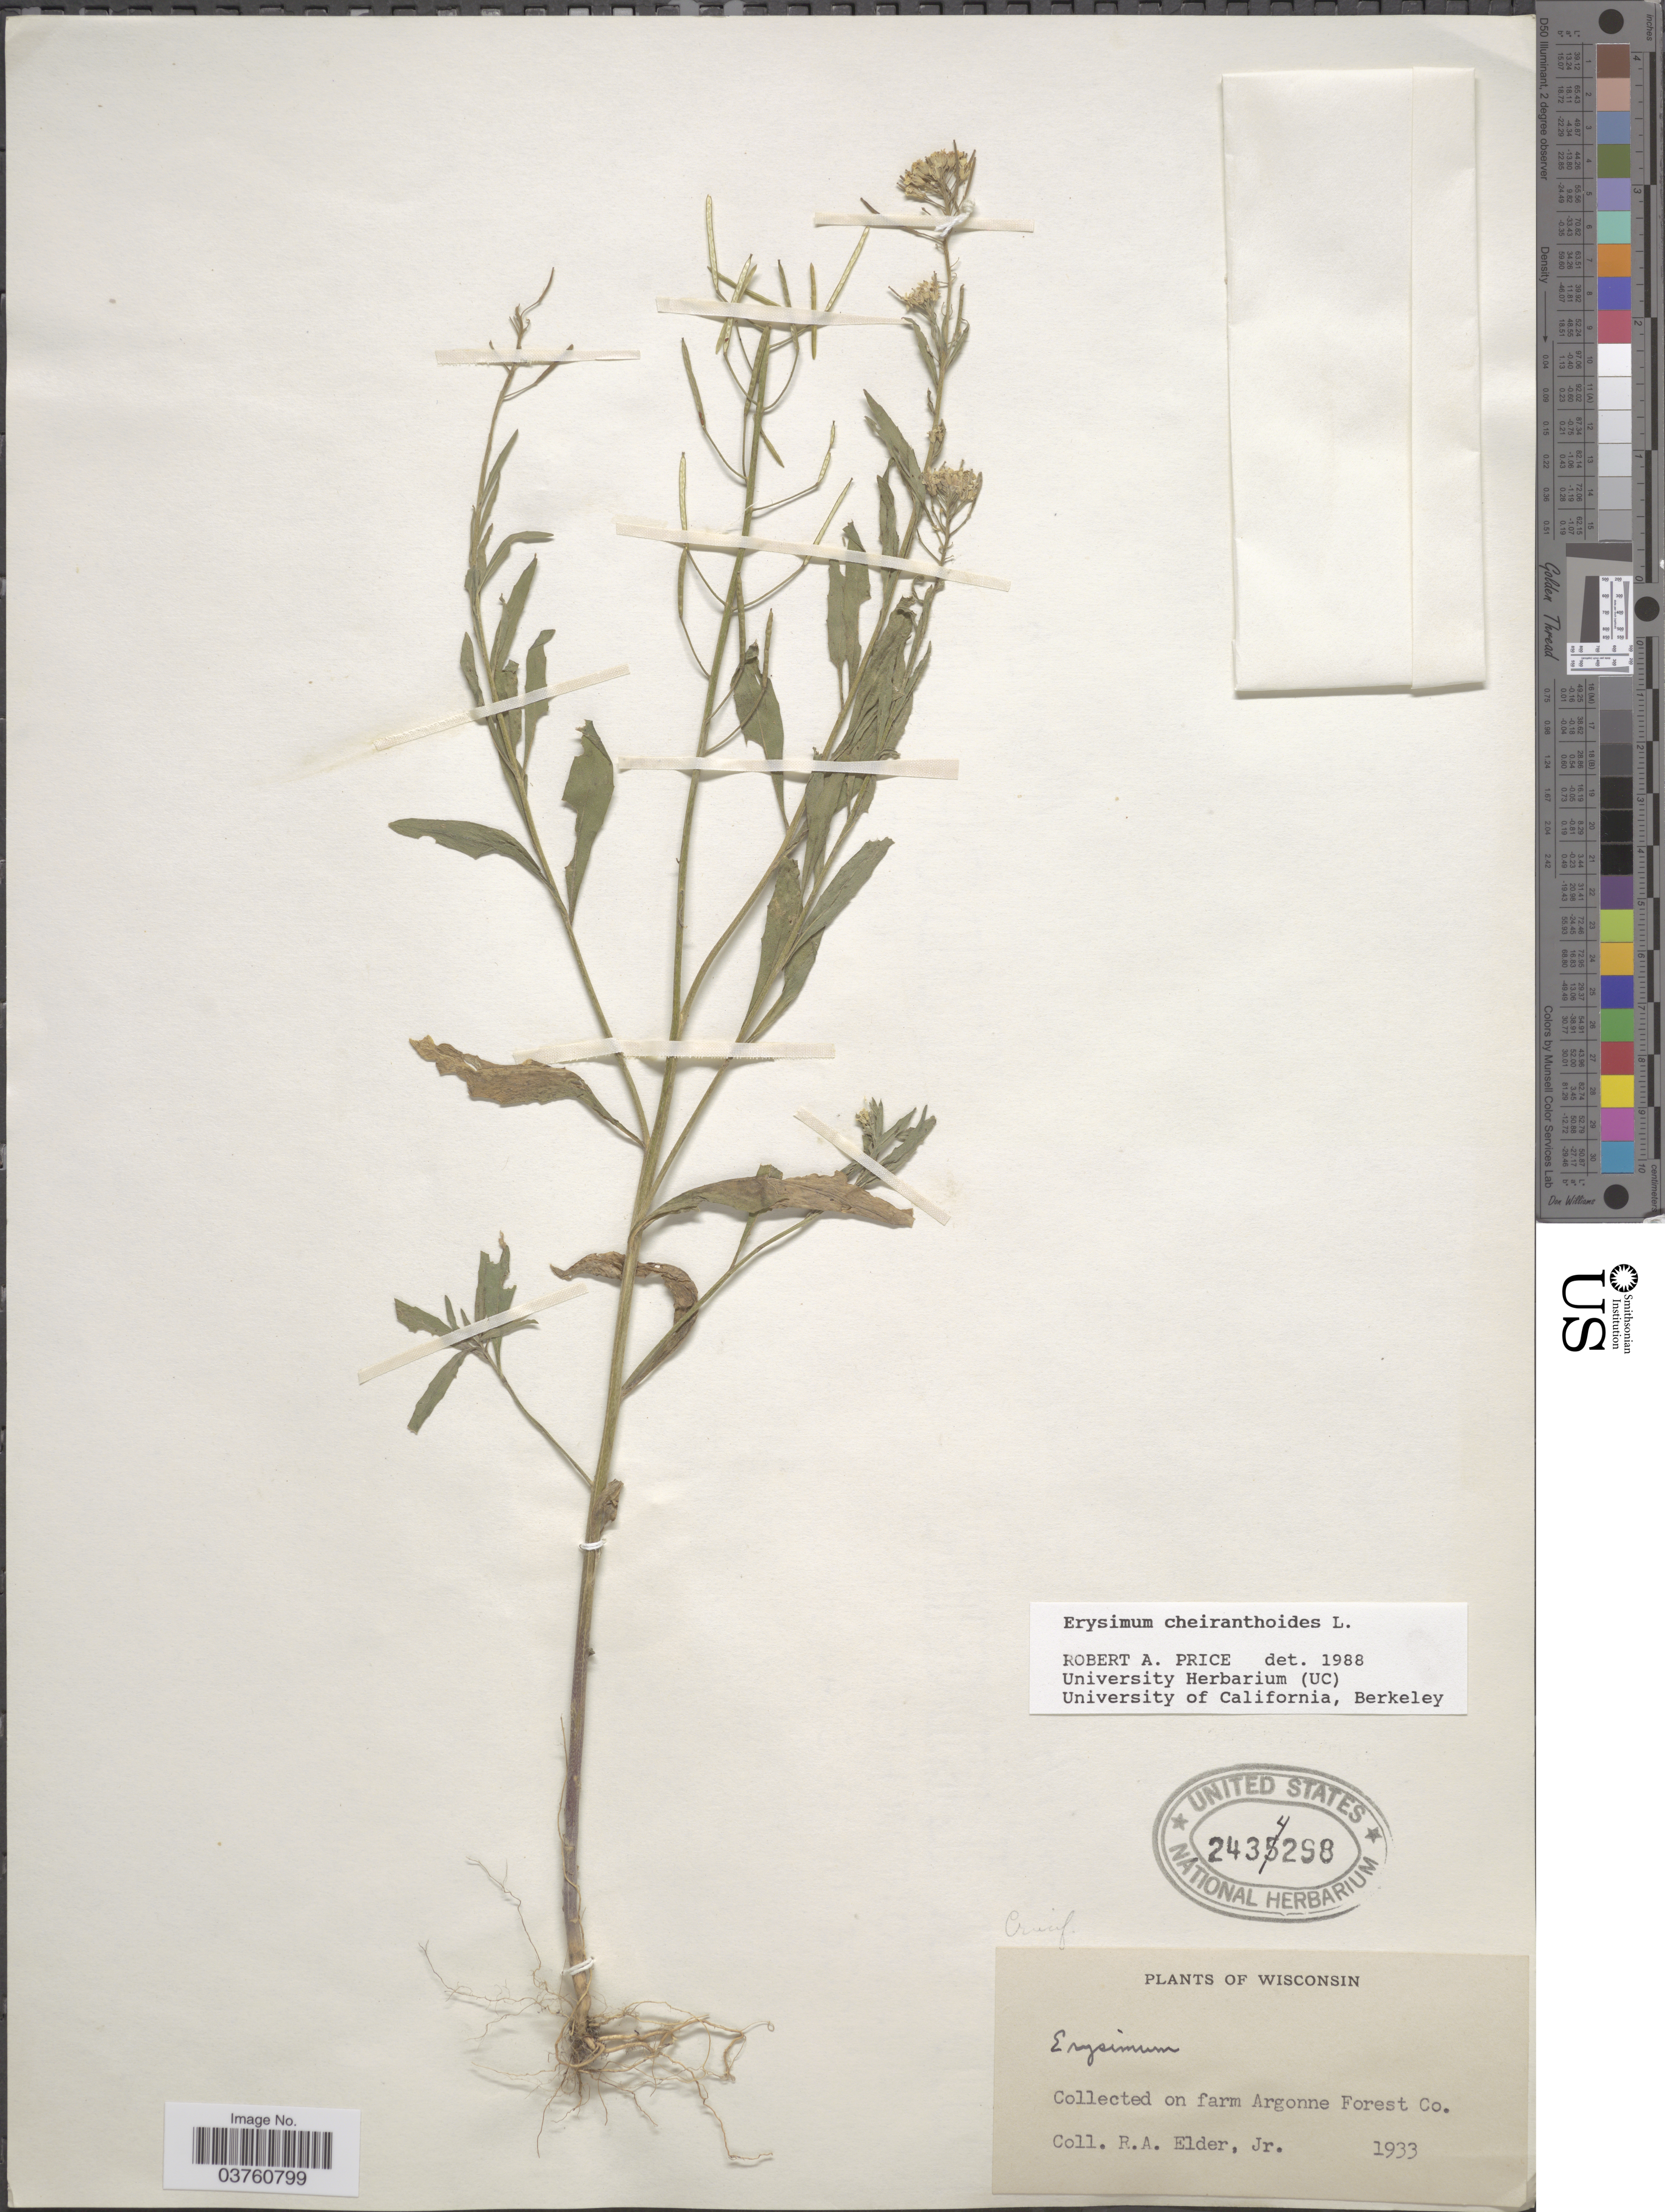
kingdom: Plantae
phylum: Tracheophyta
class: Magnoliopsida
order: Brassicales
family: Brassicaceae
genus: Erysimum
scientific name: Erysimum cheiranthoides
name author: L.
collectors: R. Elder Jr.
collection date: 1933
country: United States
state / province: Wisconsin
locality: Farm Argonne Forest Co.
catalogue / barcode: US 2434298